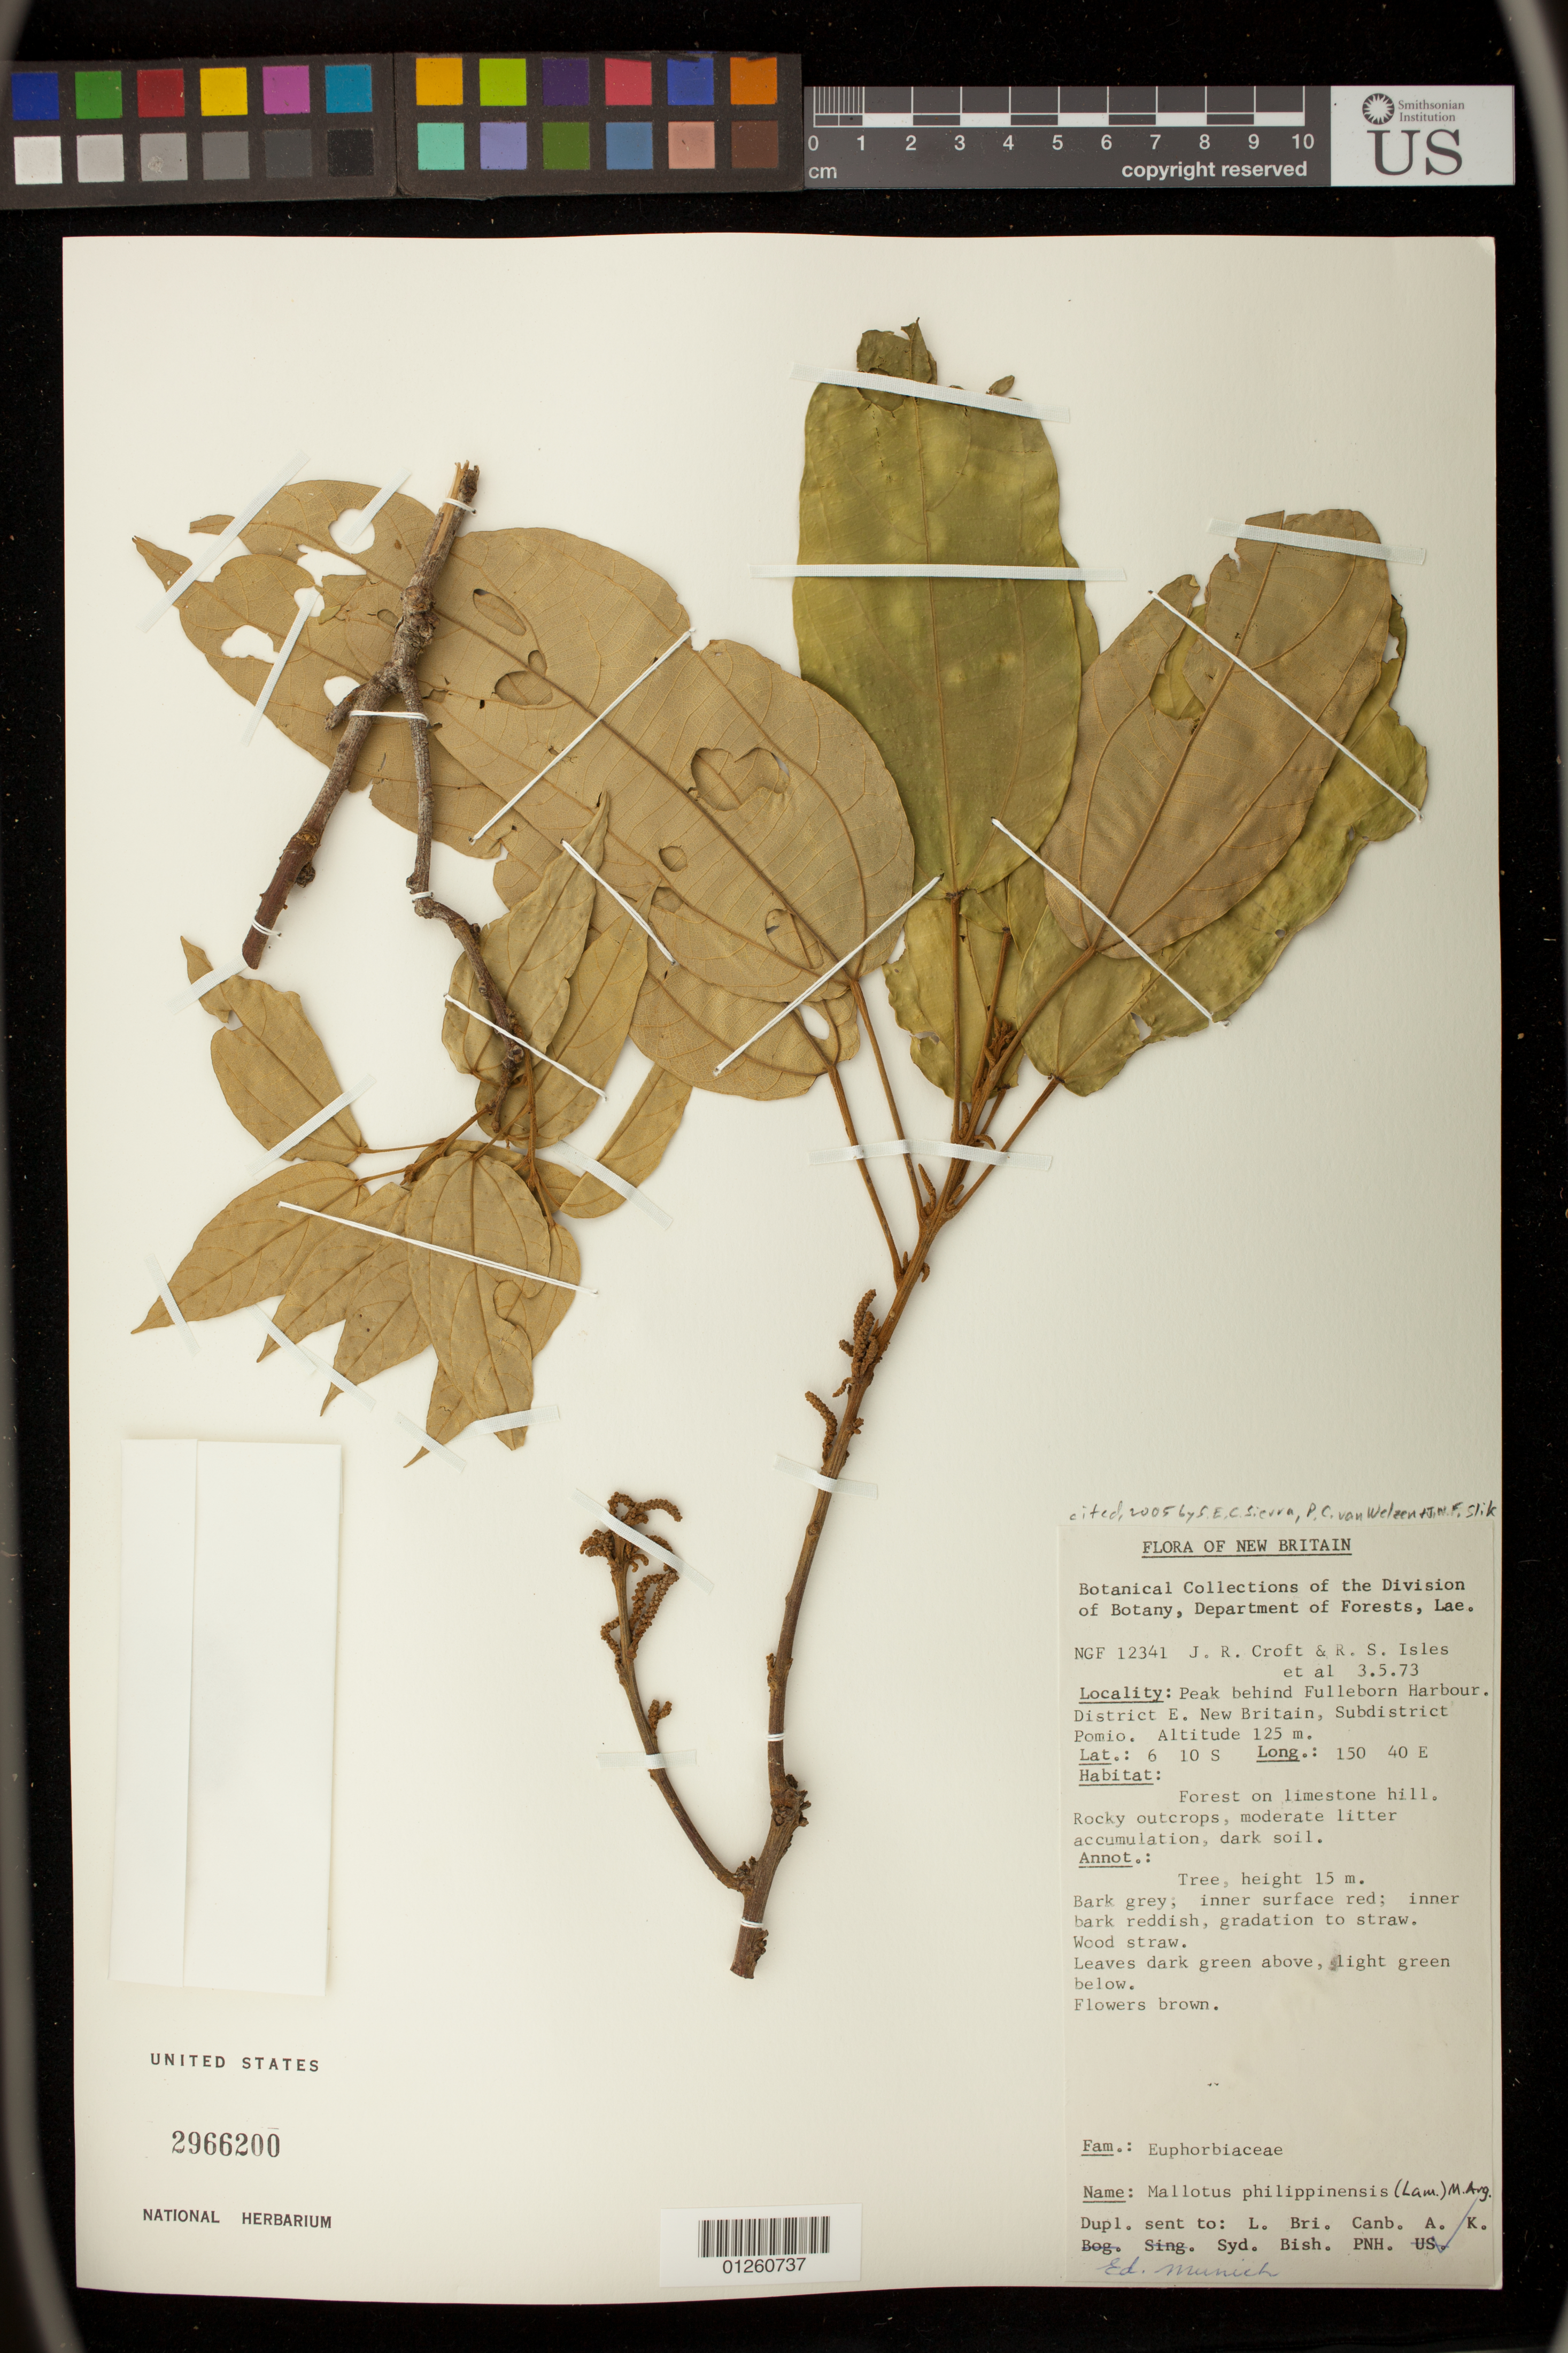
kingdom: Plantae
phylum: Tracheophyta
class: Magnoliopsida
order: Malpighiales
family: Euphorbiaceae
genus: Mallotus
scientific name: Mallotus philippensis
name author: (Lam.) Müll. Arg.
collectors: J. R. Croft & R. Isles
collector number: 12341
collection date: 1973-05-03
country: Papua New Guinea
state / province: East New Britain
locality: Peak behind Fulleborn Harbour. Subdistrict Pomio.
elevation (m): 125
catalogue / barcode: US 2966200